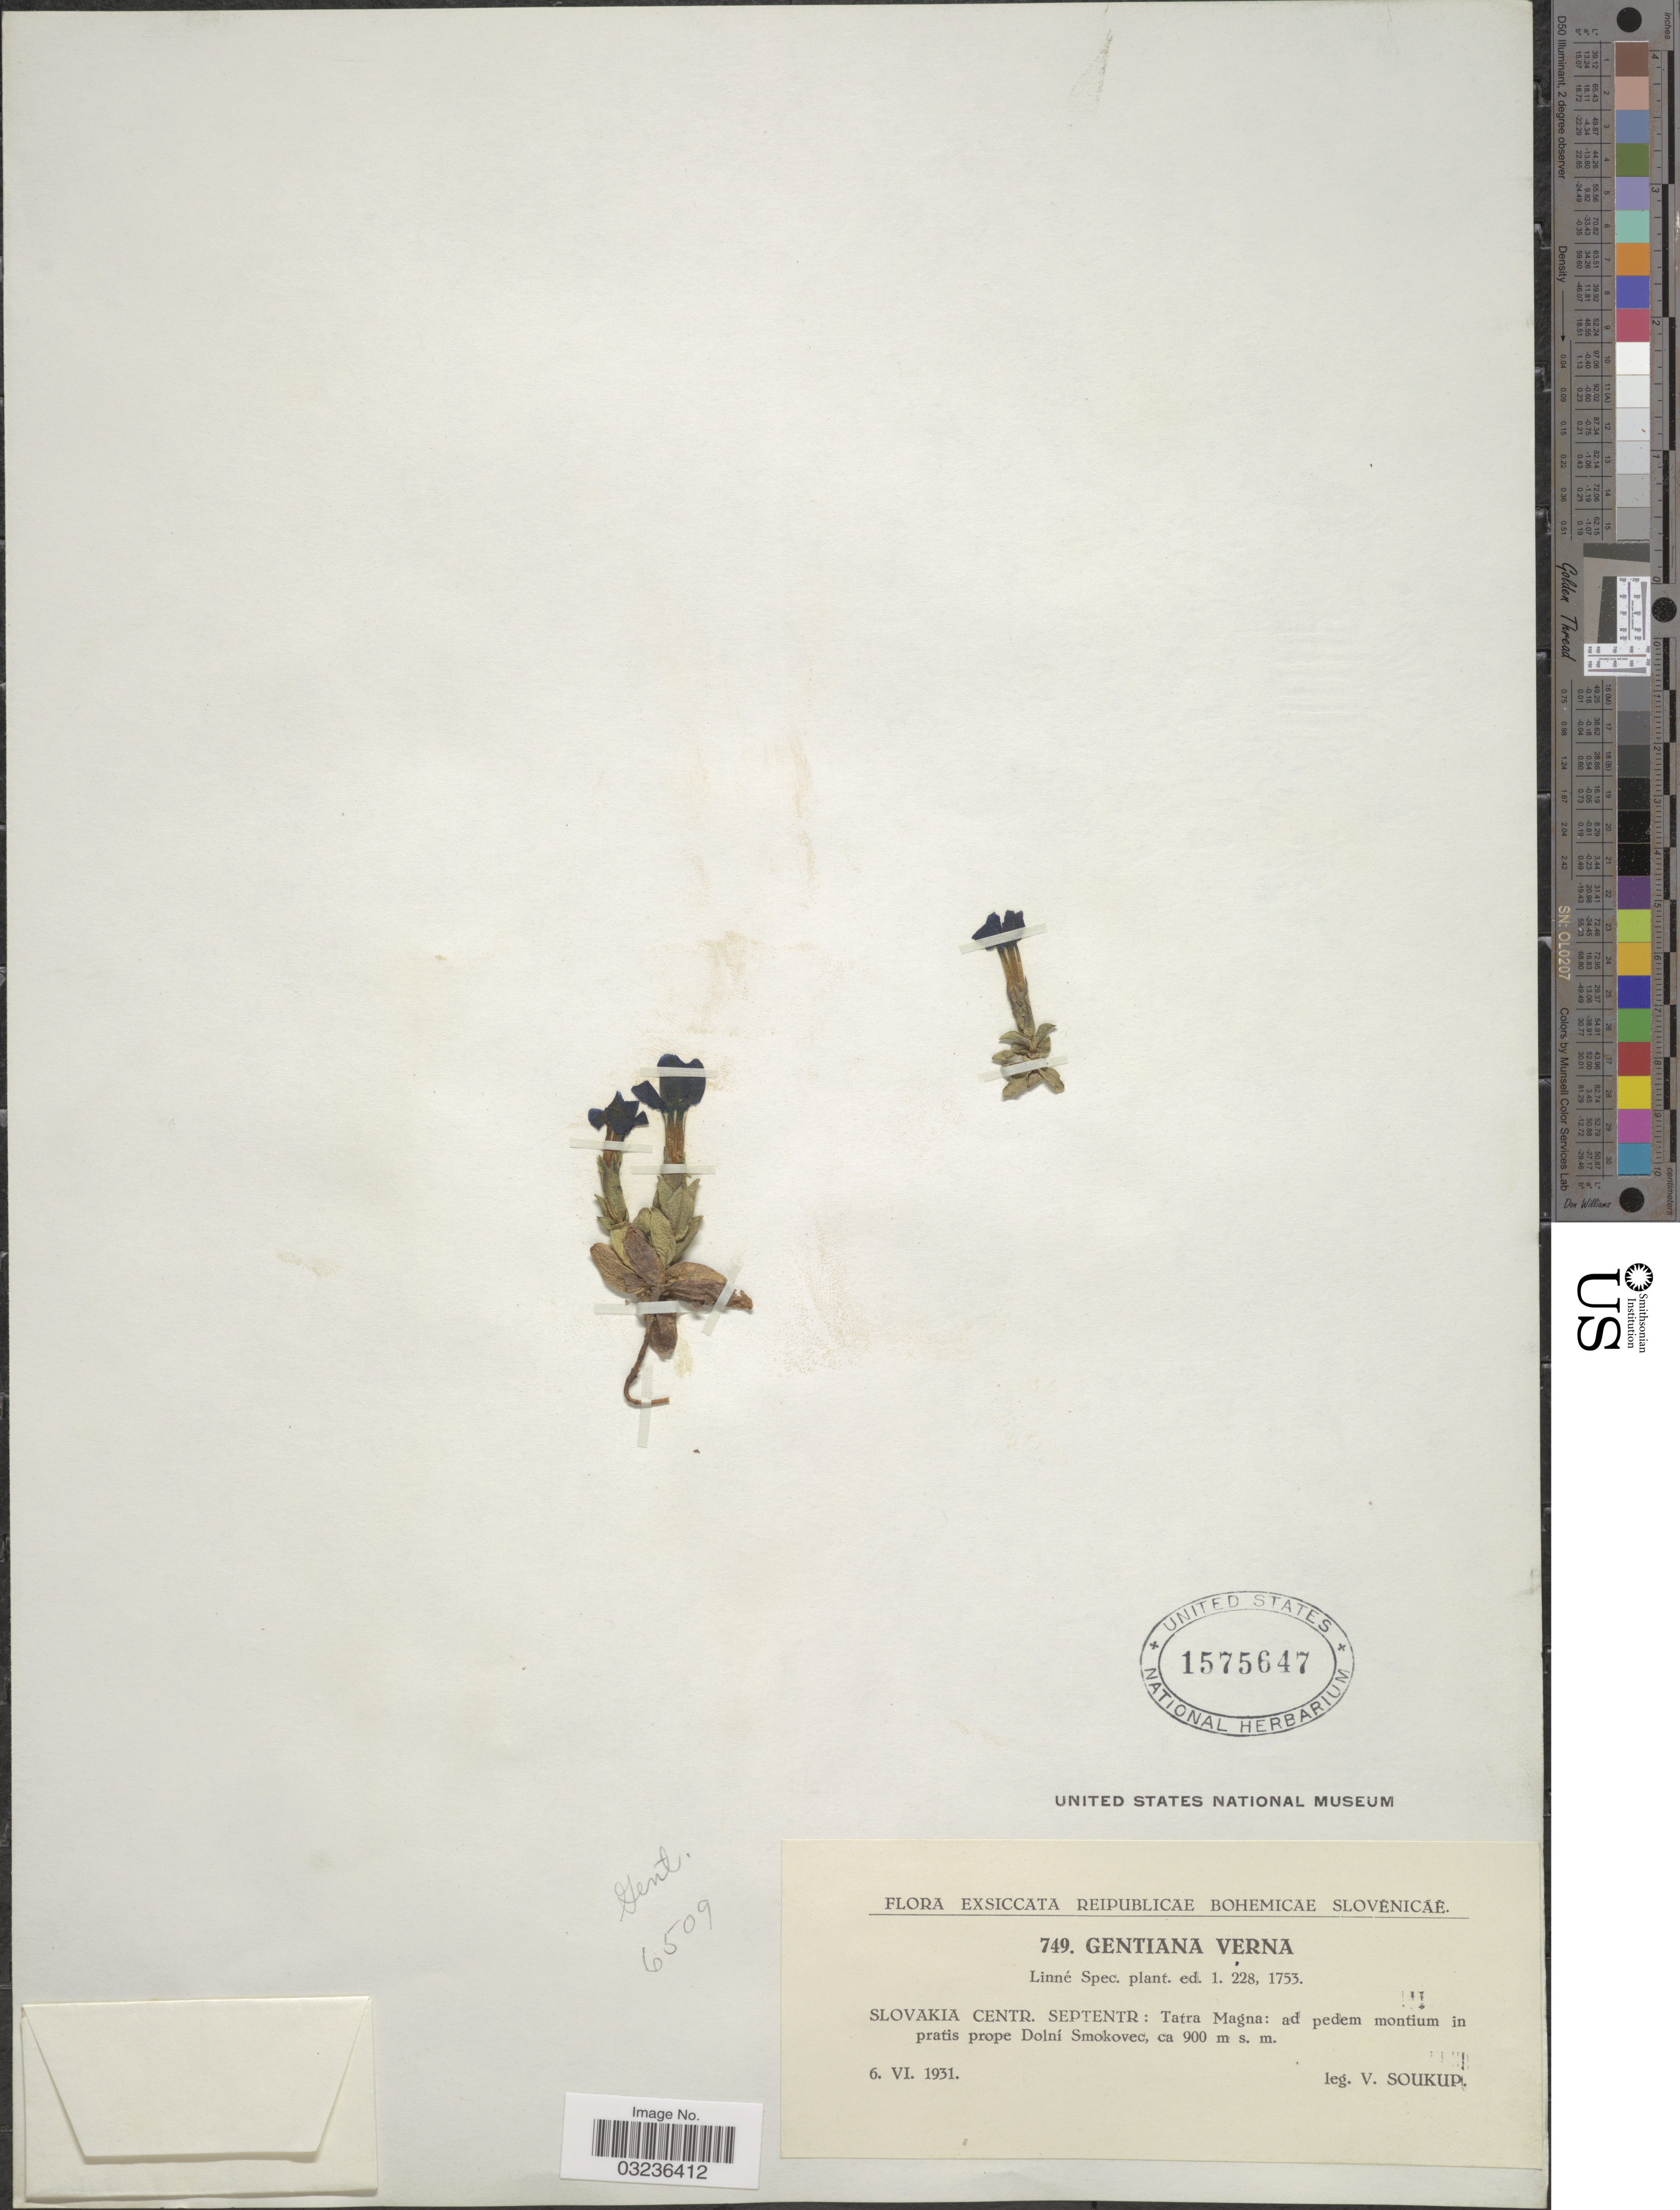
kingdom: Plantae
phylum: Tracheophyta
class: Magnoliopsida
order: Gentianales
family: Gentianaceae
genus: Gentiana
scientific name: Gentiana verna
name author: L.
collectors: -- Soukup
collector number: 749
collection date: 1931-06-06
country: Slovakia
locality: Reipublicae Bohemicae Slovenicae. Slovakia Centr. Septentr.: Tatra Magna: ad pedem montium in pratis prope Dolní Smokovec.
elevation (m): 900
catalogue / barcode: US 1575647